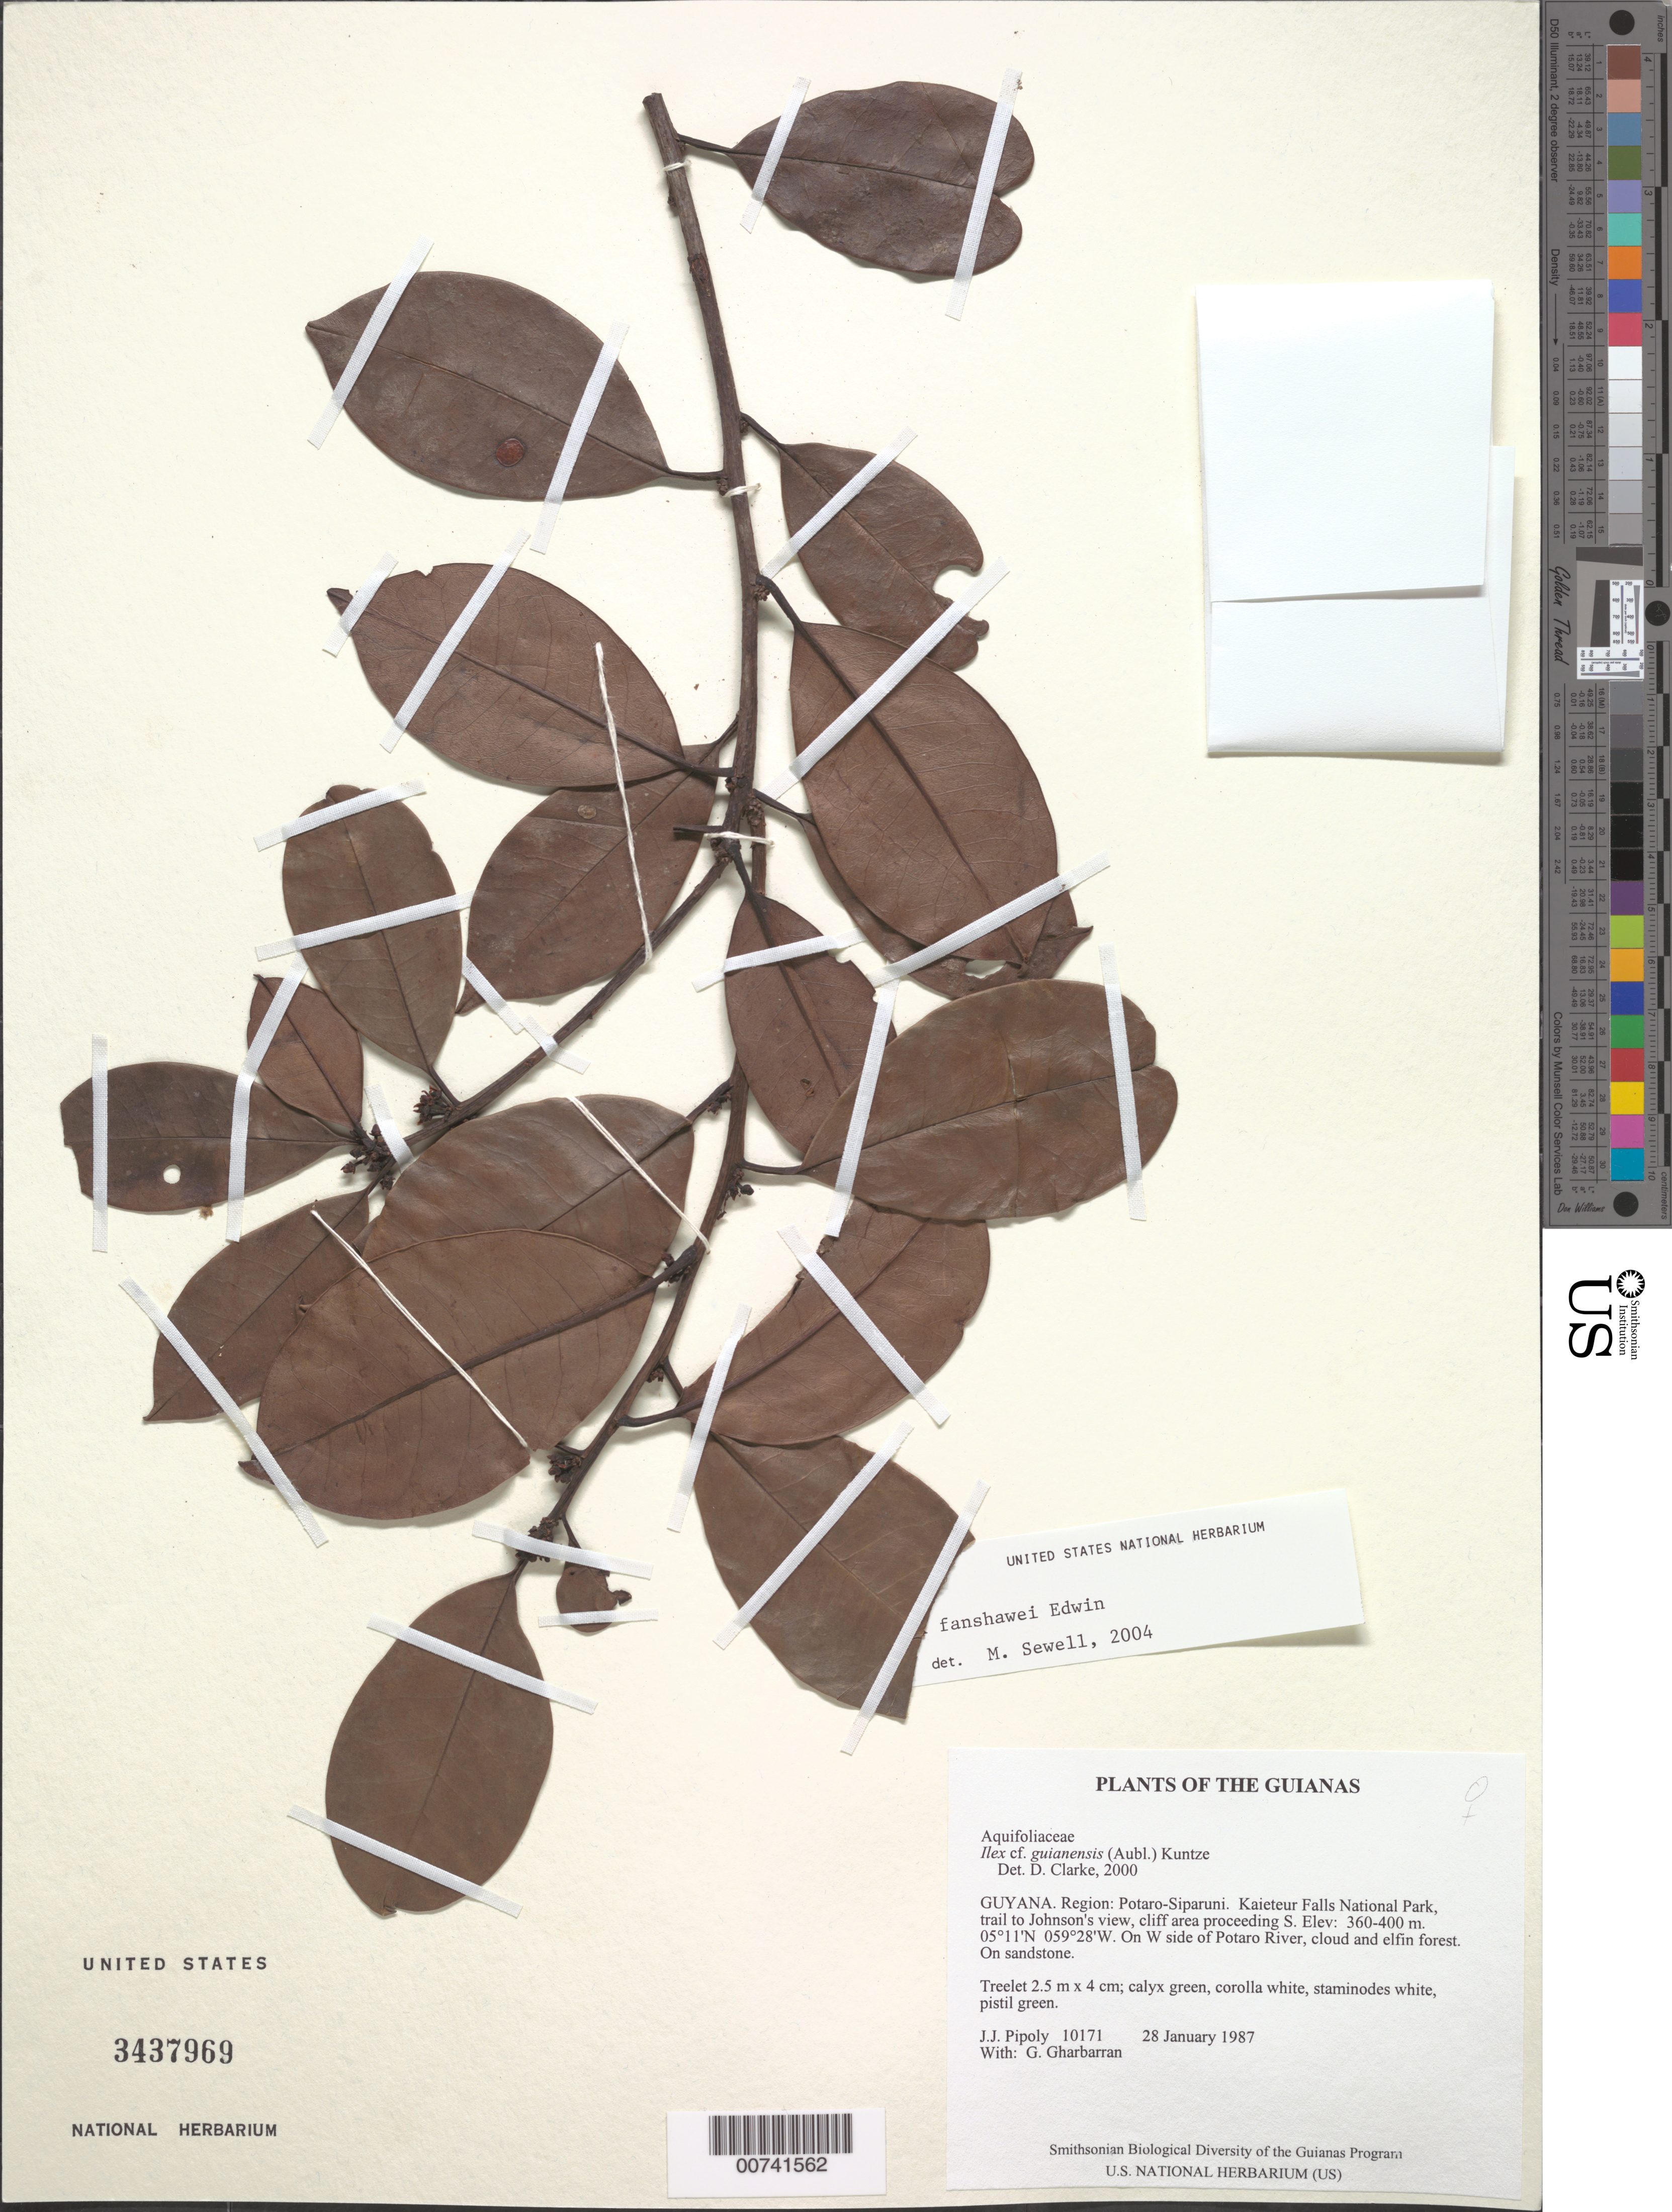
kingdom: Plantae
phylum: Tracheophyta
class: Magnoliopsida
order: Aquifoliales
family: Aquifoliaceae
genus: Ilex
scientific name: Ilex fanshawei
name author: Edwin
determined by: Barriera, Gabrielle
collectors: J. J. Pipoly & G. Gharbarran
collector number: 10171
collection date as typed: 28 January 1987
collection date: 1987-01-28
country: Guyana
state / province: Potaro-Siparuni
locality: Kaieteur Falls National Park, trail to Johnson's view, cliff area proceeding S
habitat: On W side of Potaro River, cloud and elfin forest. On sandstone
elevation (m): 360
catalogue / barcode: US 3437969